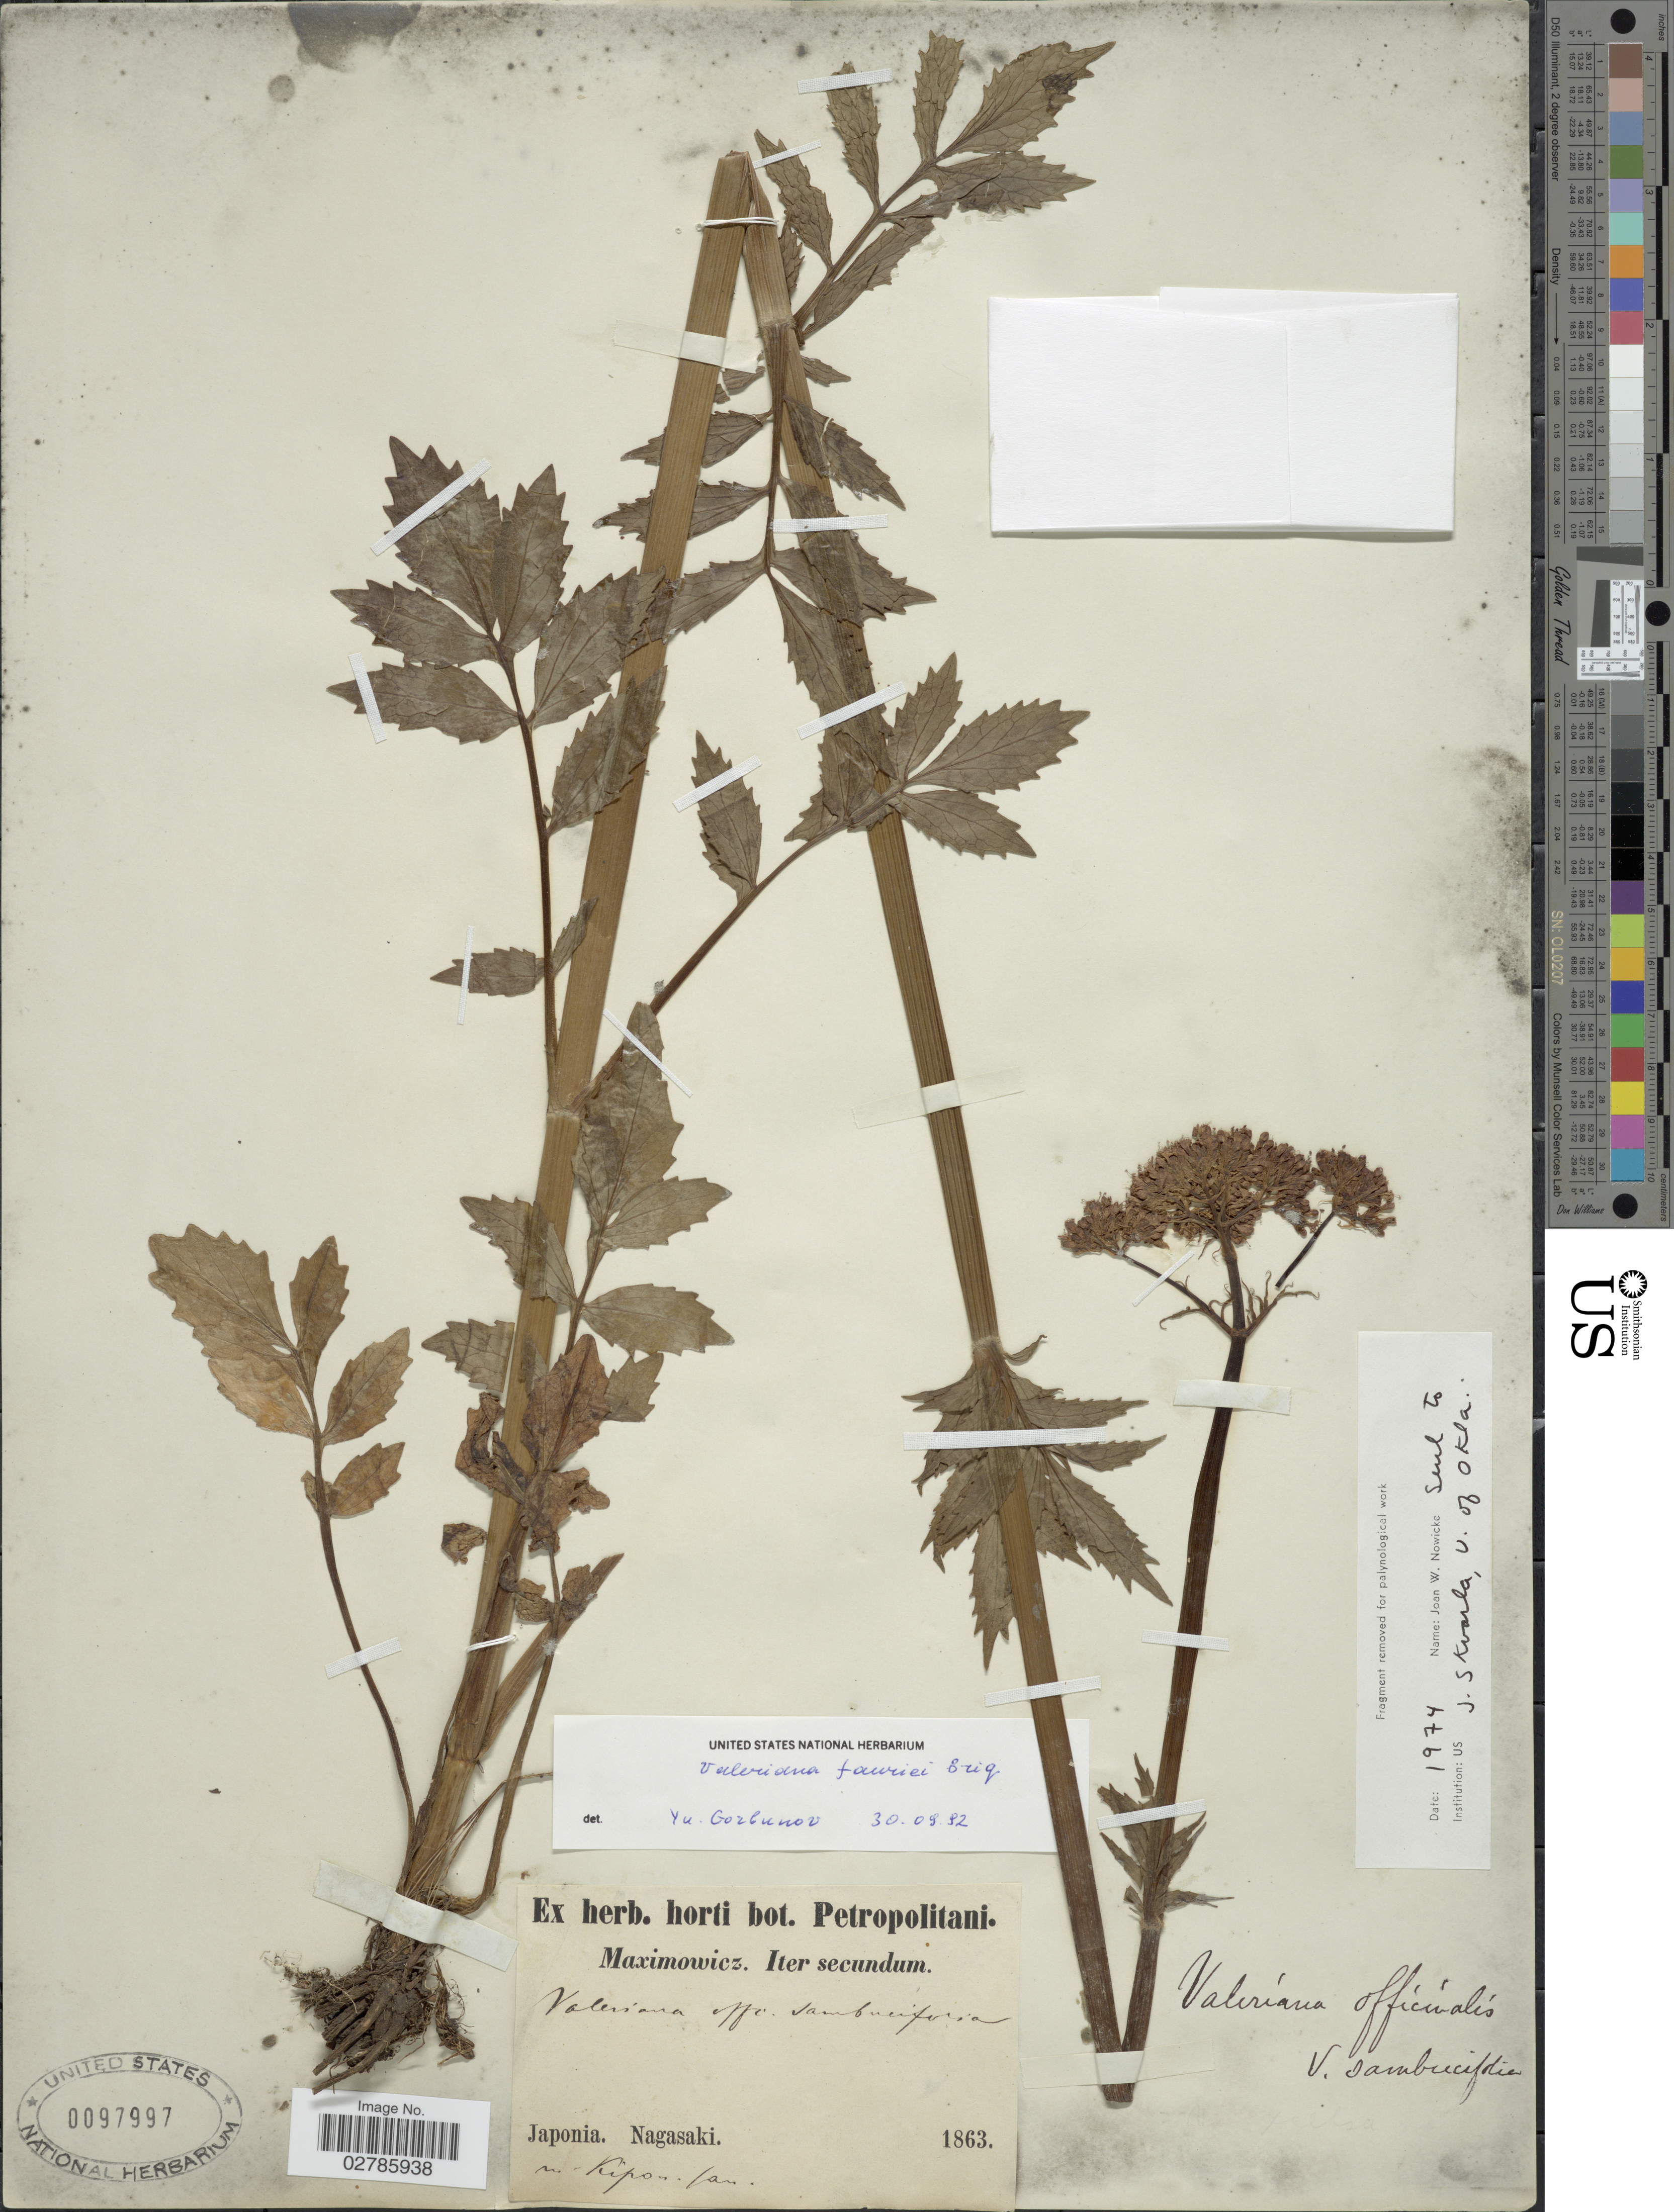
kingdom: Plantae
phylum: Tracheophyta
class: Magnoliopsida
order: Dipsacales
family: Caprifoliaceae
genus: Valeriana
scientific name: Valeriana fauriei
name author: Briq.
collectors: -. Maximowicz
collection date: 1863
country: Japan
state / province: Nagasaki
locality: N. Kiponfan.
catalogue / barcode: US 97997